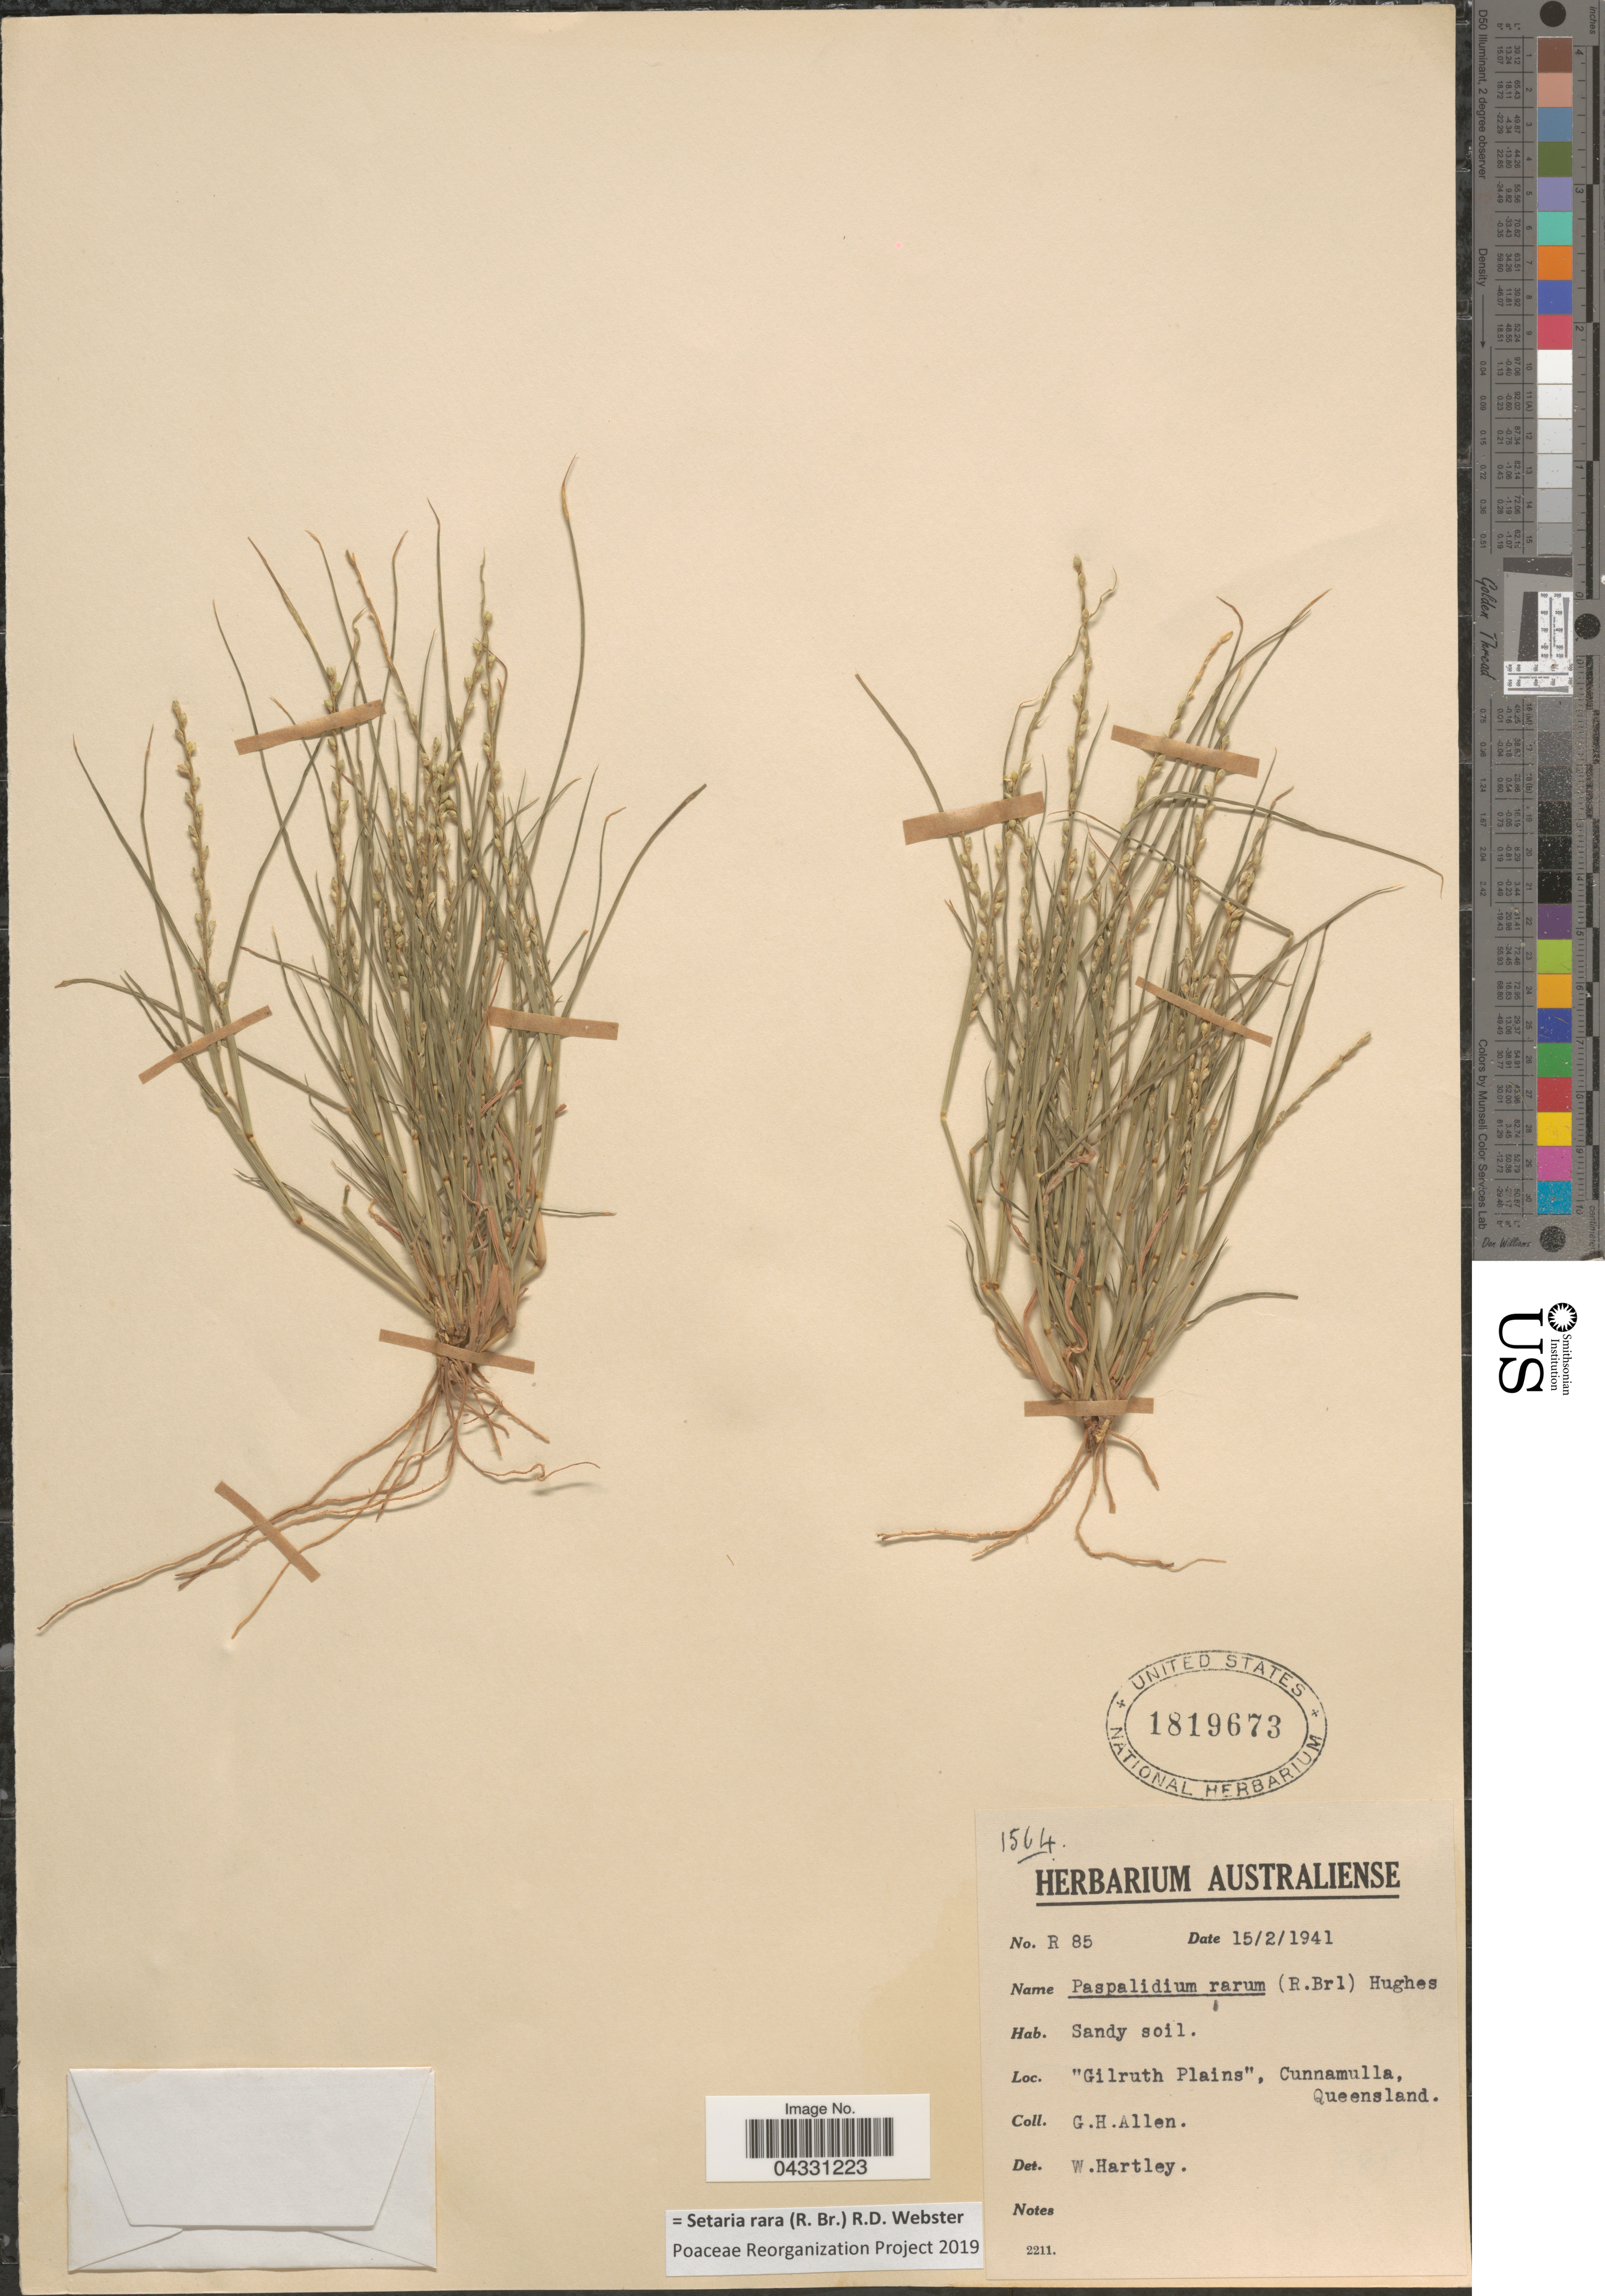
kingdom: Plantae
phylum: Tracheophyta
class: Liliopsida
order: Poales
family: Poaceae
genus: Setaria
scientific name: Setaria rara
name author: (R. Br.) R.D. Webster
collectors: G. Allen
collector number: R85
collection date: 1941-02-15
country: Australia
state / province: Queensland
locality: Gilruth Plains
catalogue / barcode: US 1819673